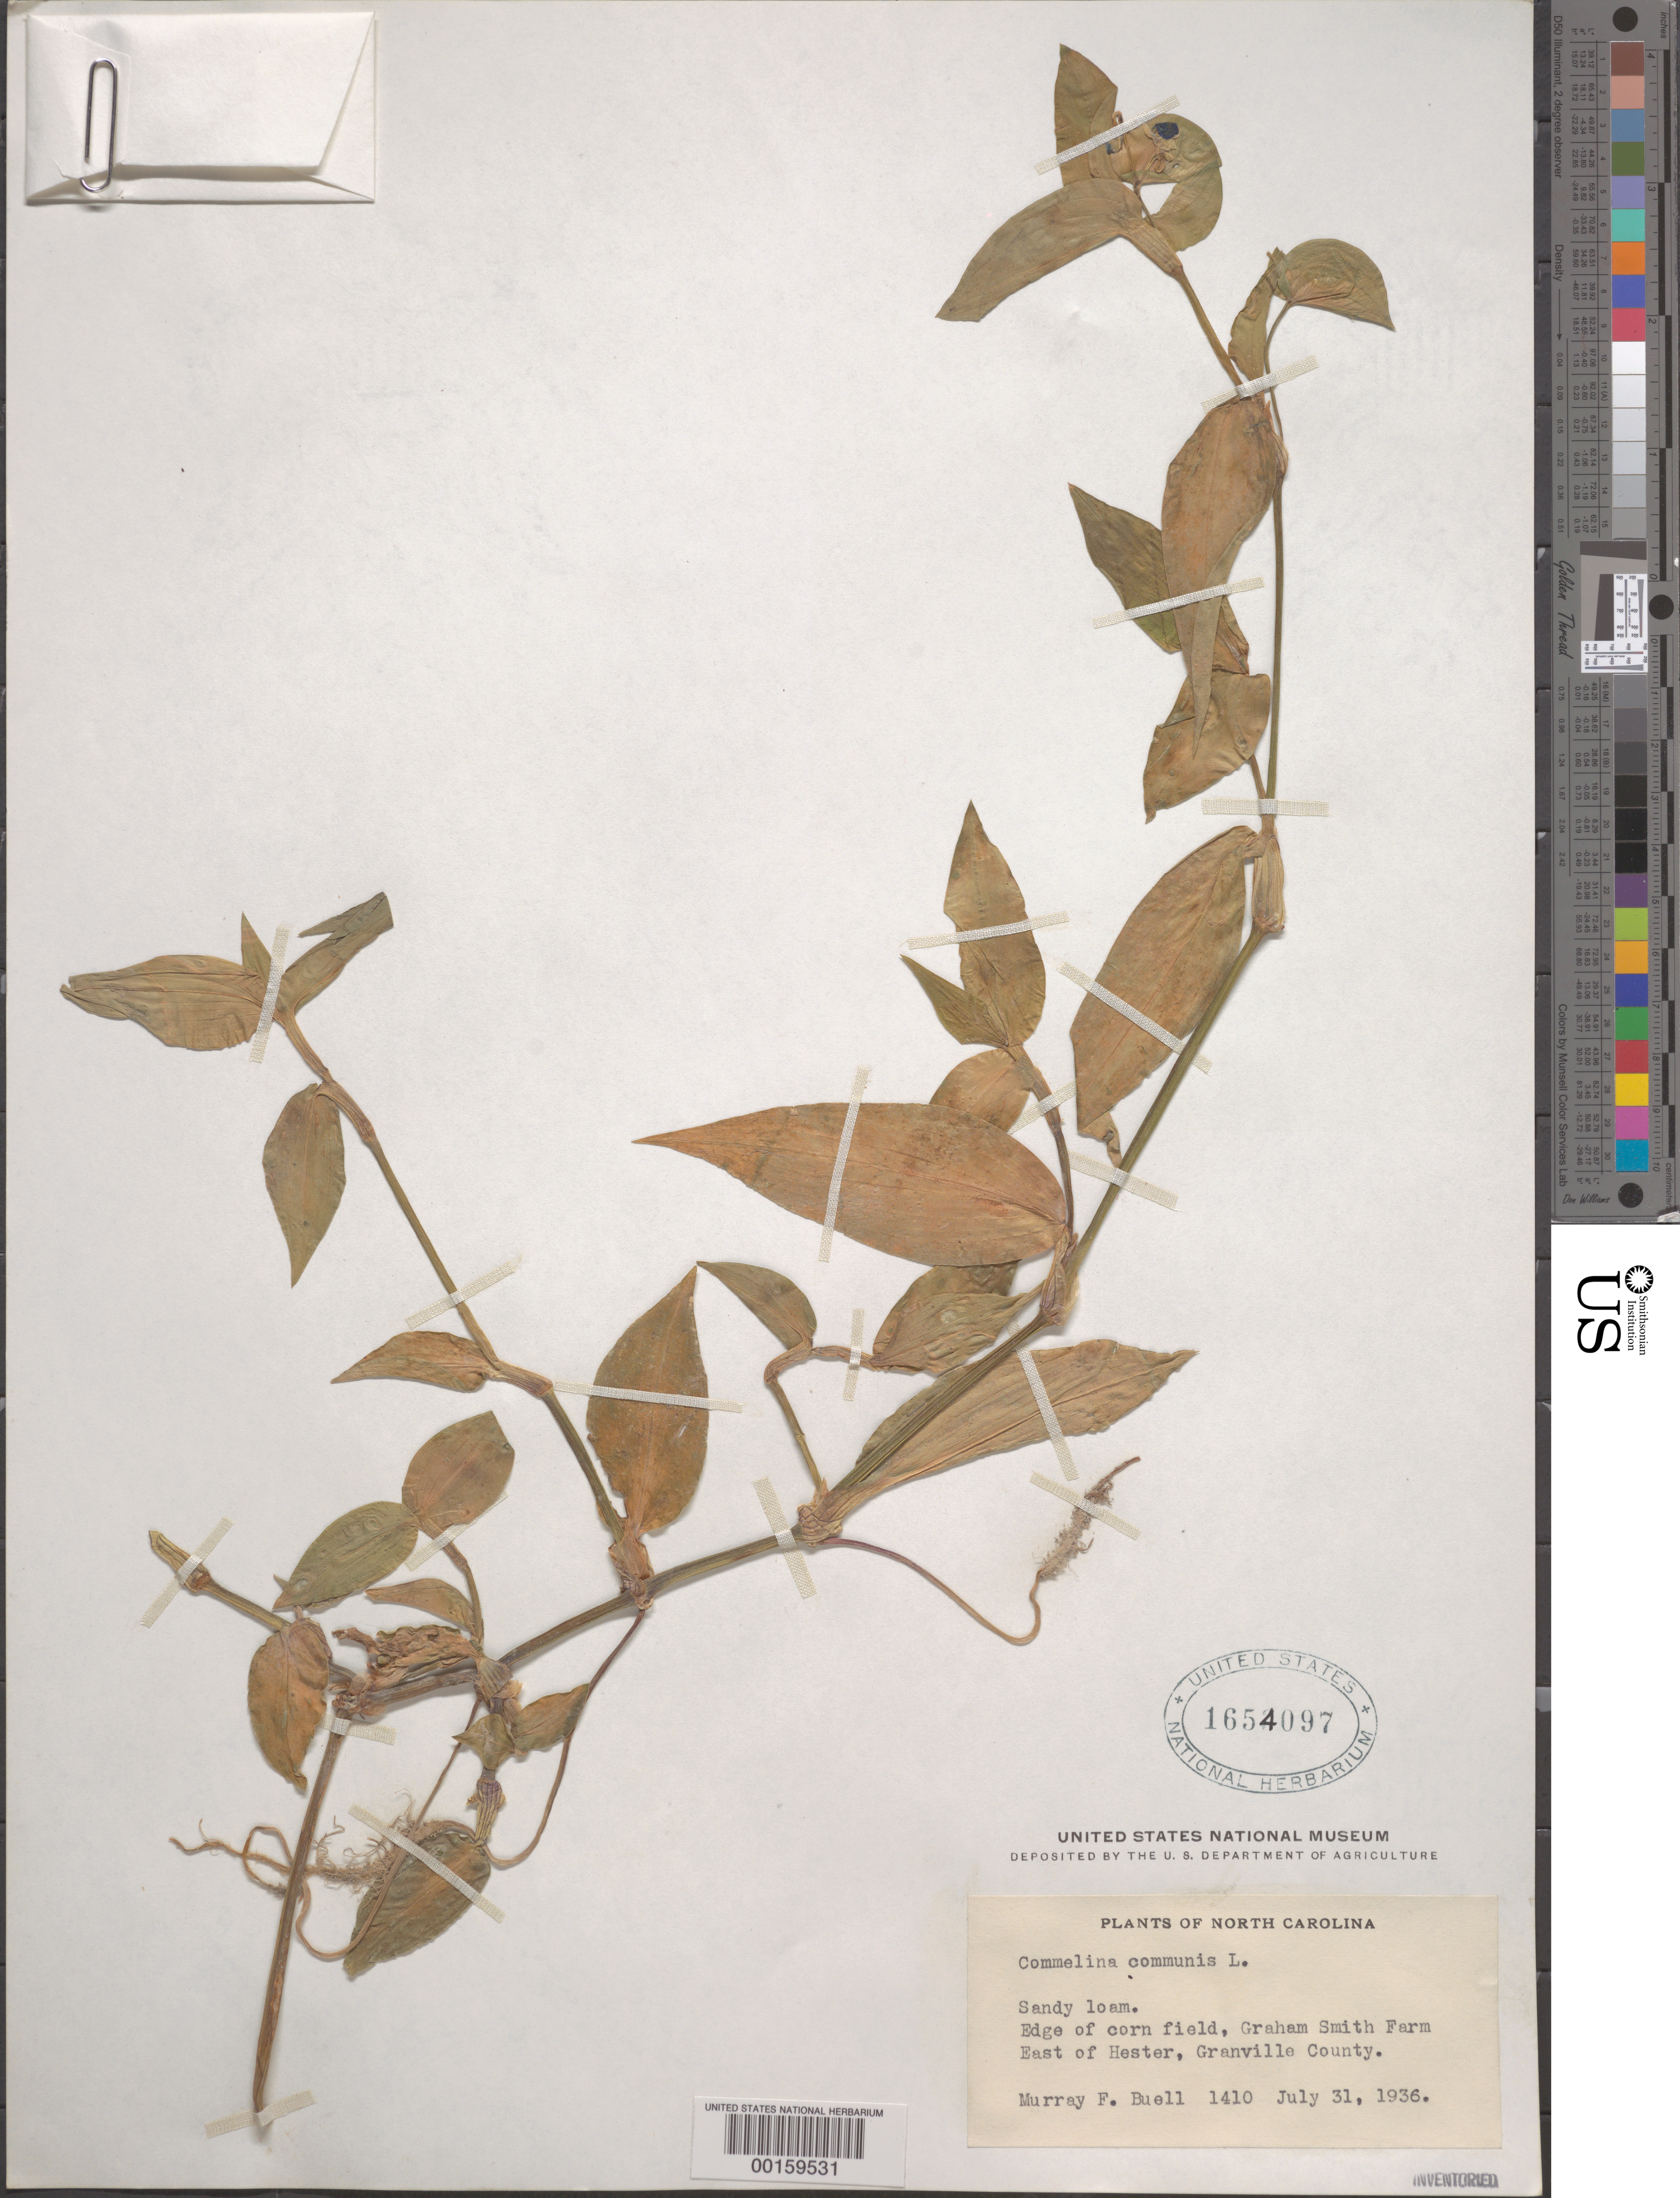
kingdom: Plantae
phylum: Tracheophyta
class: Liliopsida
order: Commelinales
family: Commelinaceae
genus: Commelina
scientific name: Commelina communis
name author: L.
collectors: M. Buell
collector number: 1410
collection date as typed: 31 Jul 1936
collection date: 1936-07-31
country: United States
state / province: North Carolina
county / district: Granville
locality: E of hester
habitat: Edge of corn field, sandy loam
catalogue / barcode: US 1654097